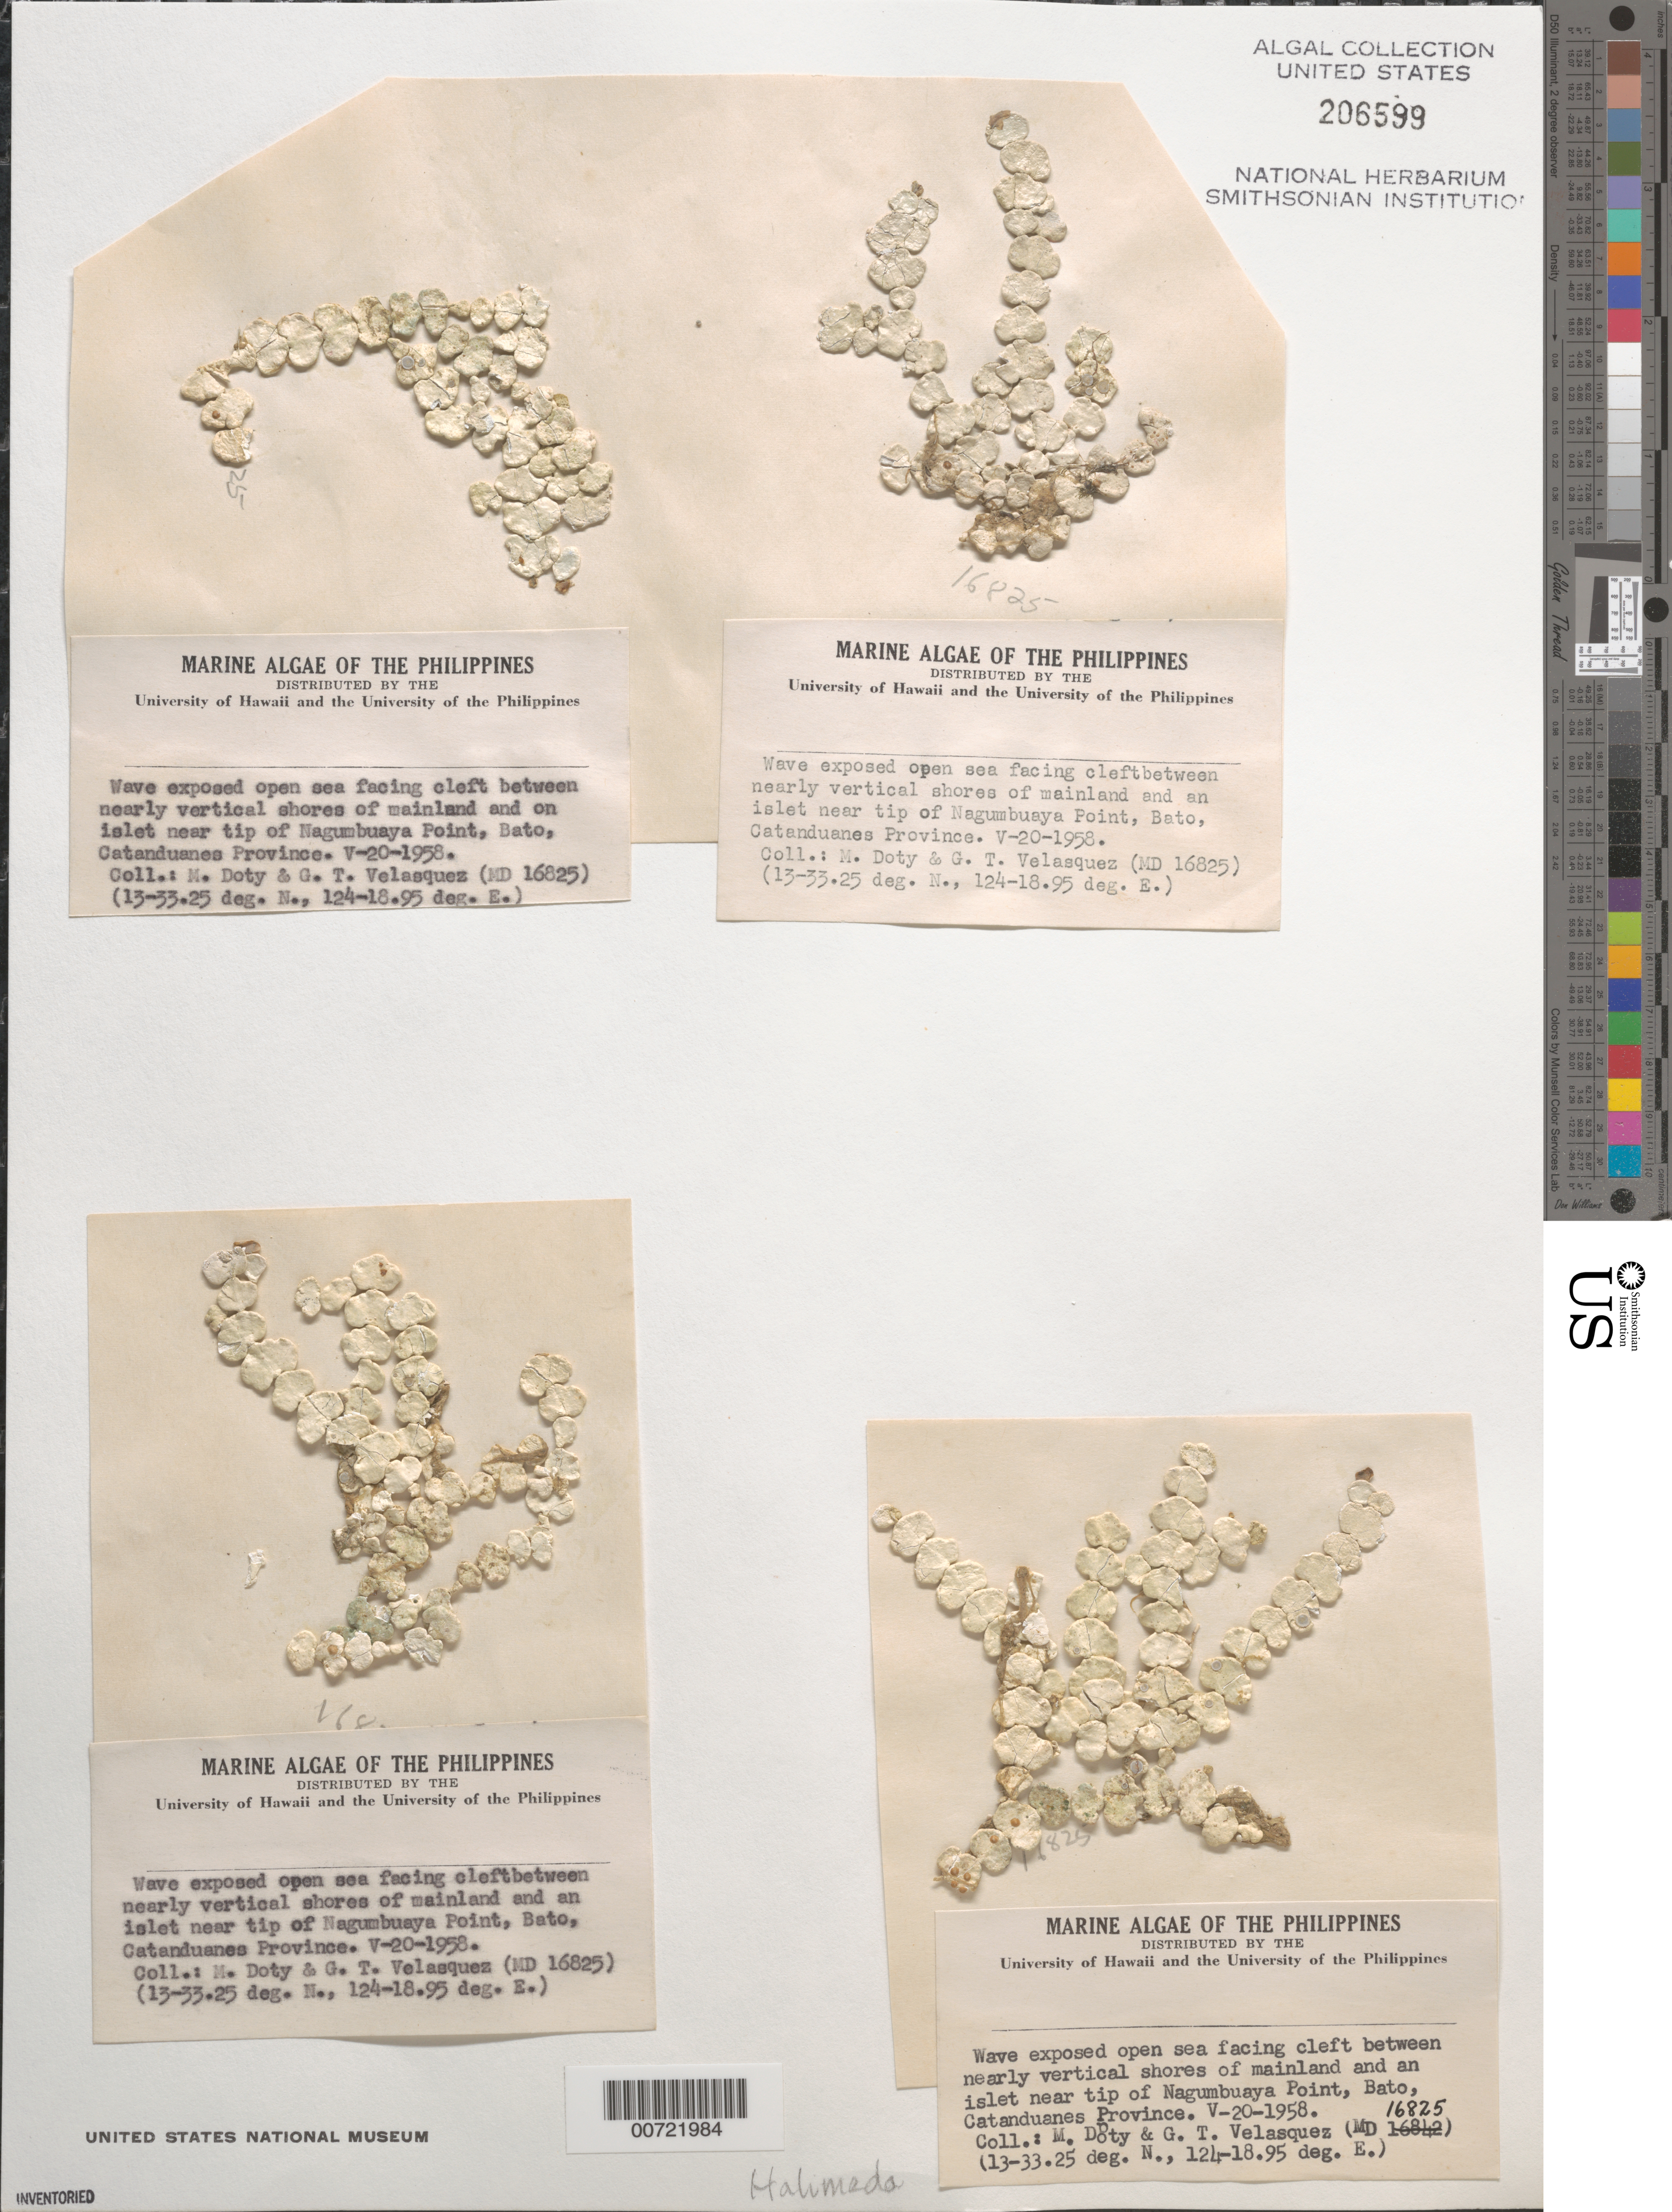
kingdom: Plantae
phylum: Chlorophyta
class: Ulvophyceae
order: Bryopsidales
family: Halimedaceae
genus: Halimeda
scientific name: Halimeda sp.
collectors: M. S. Doty & G. Velasquez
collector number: MSD 16825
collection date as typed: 20 May 1958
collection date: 1958-05-20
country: Philippines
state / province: Bicol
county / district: Catanduanes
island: Catanduanes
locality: Bato, near tip of Nagumbuaya Point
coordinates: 13-33.25 deg. N., 124-18.95 deg. E.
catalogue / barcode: US 206599